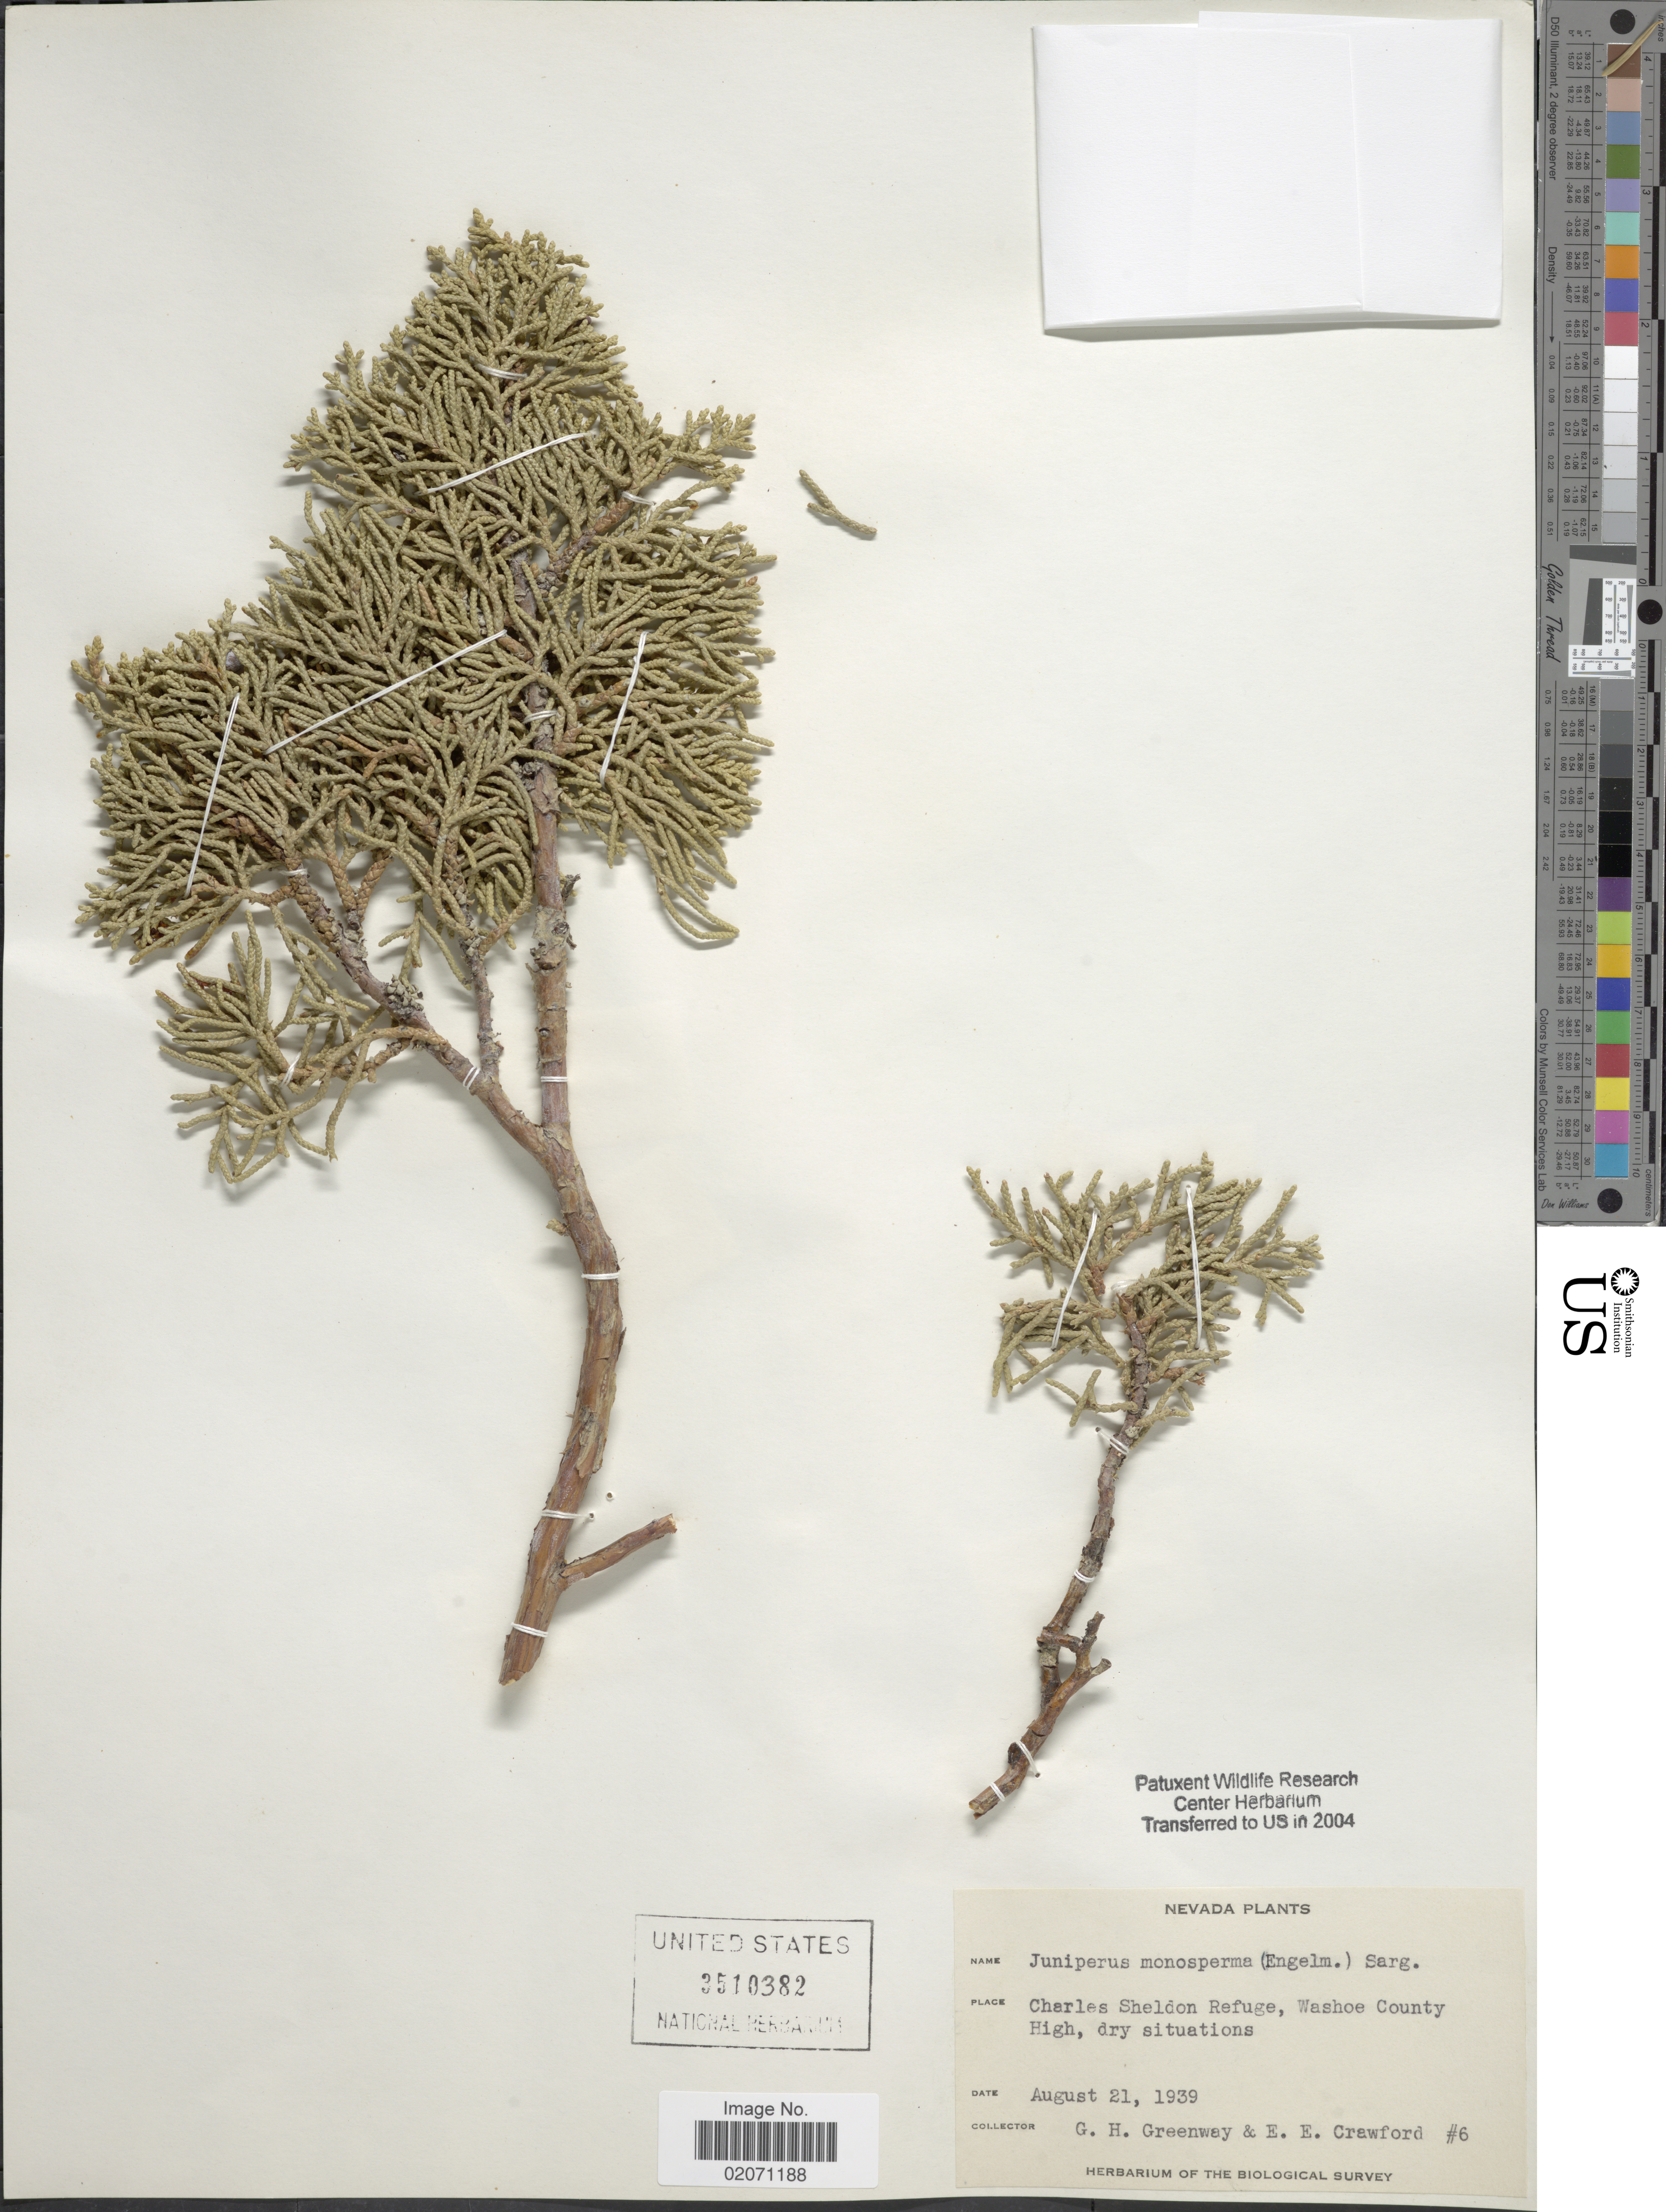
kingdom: Plantae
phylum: Tracheophyta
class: Pinopsida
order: Pinales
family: Cupressaceae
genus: Juniperus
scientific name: Juniperus monosperma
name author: (Engelm.) Sarg.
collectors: G. Greenway & E. Crawford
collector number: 6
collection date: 1939-08-21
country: United States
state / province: Nevada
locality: Charles Sheldon Refuge, Washoe County High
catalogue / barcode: US 3510382